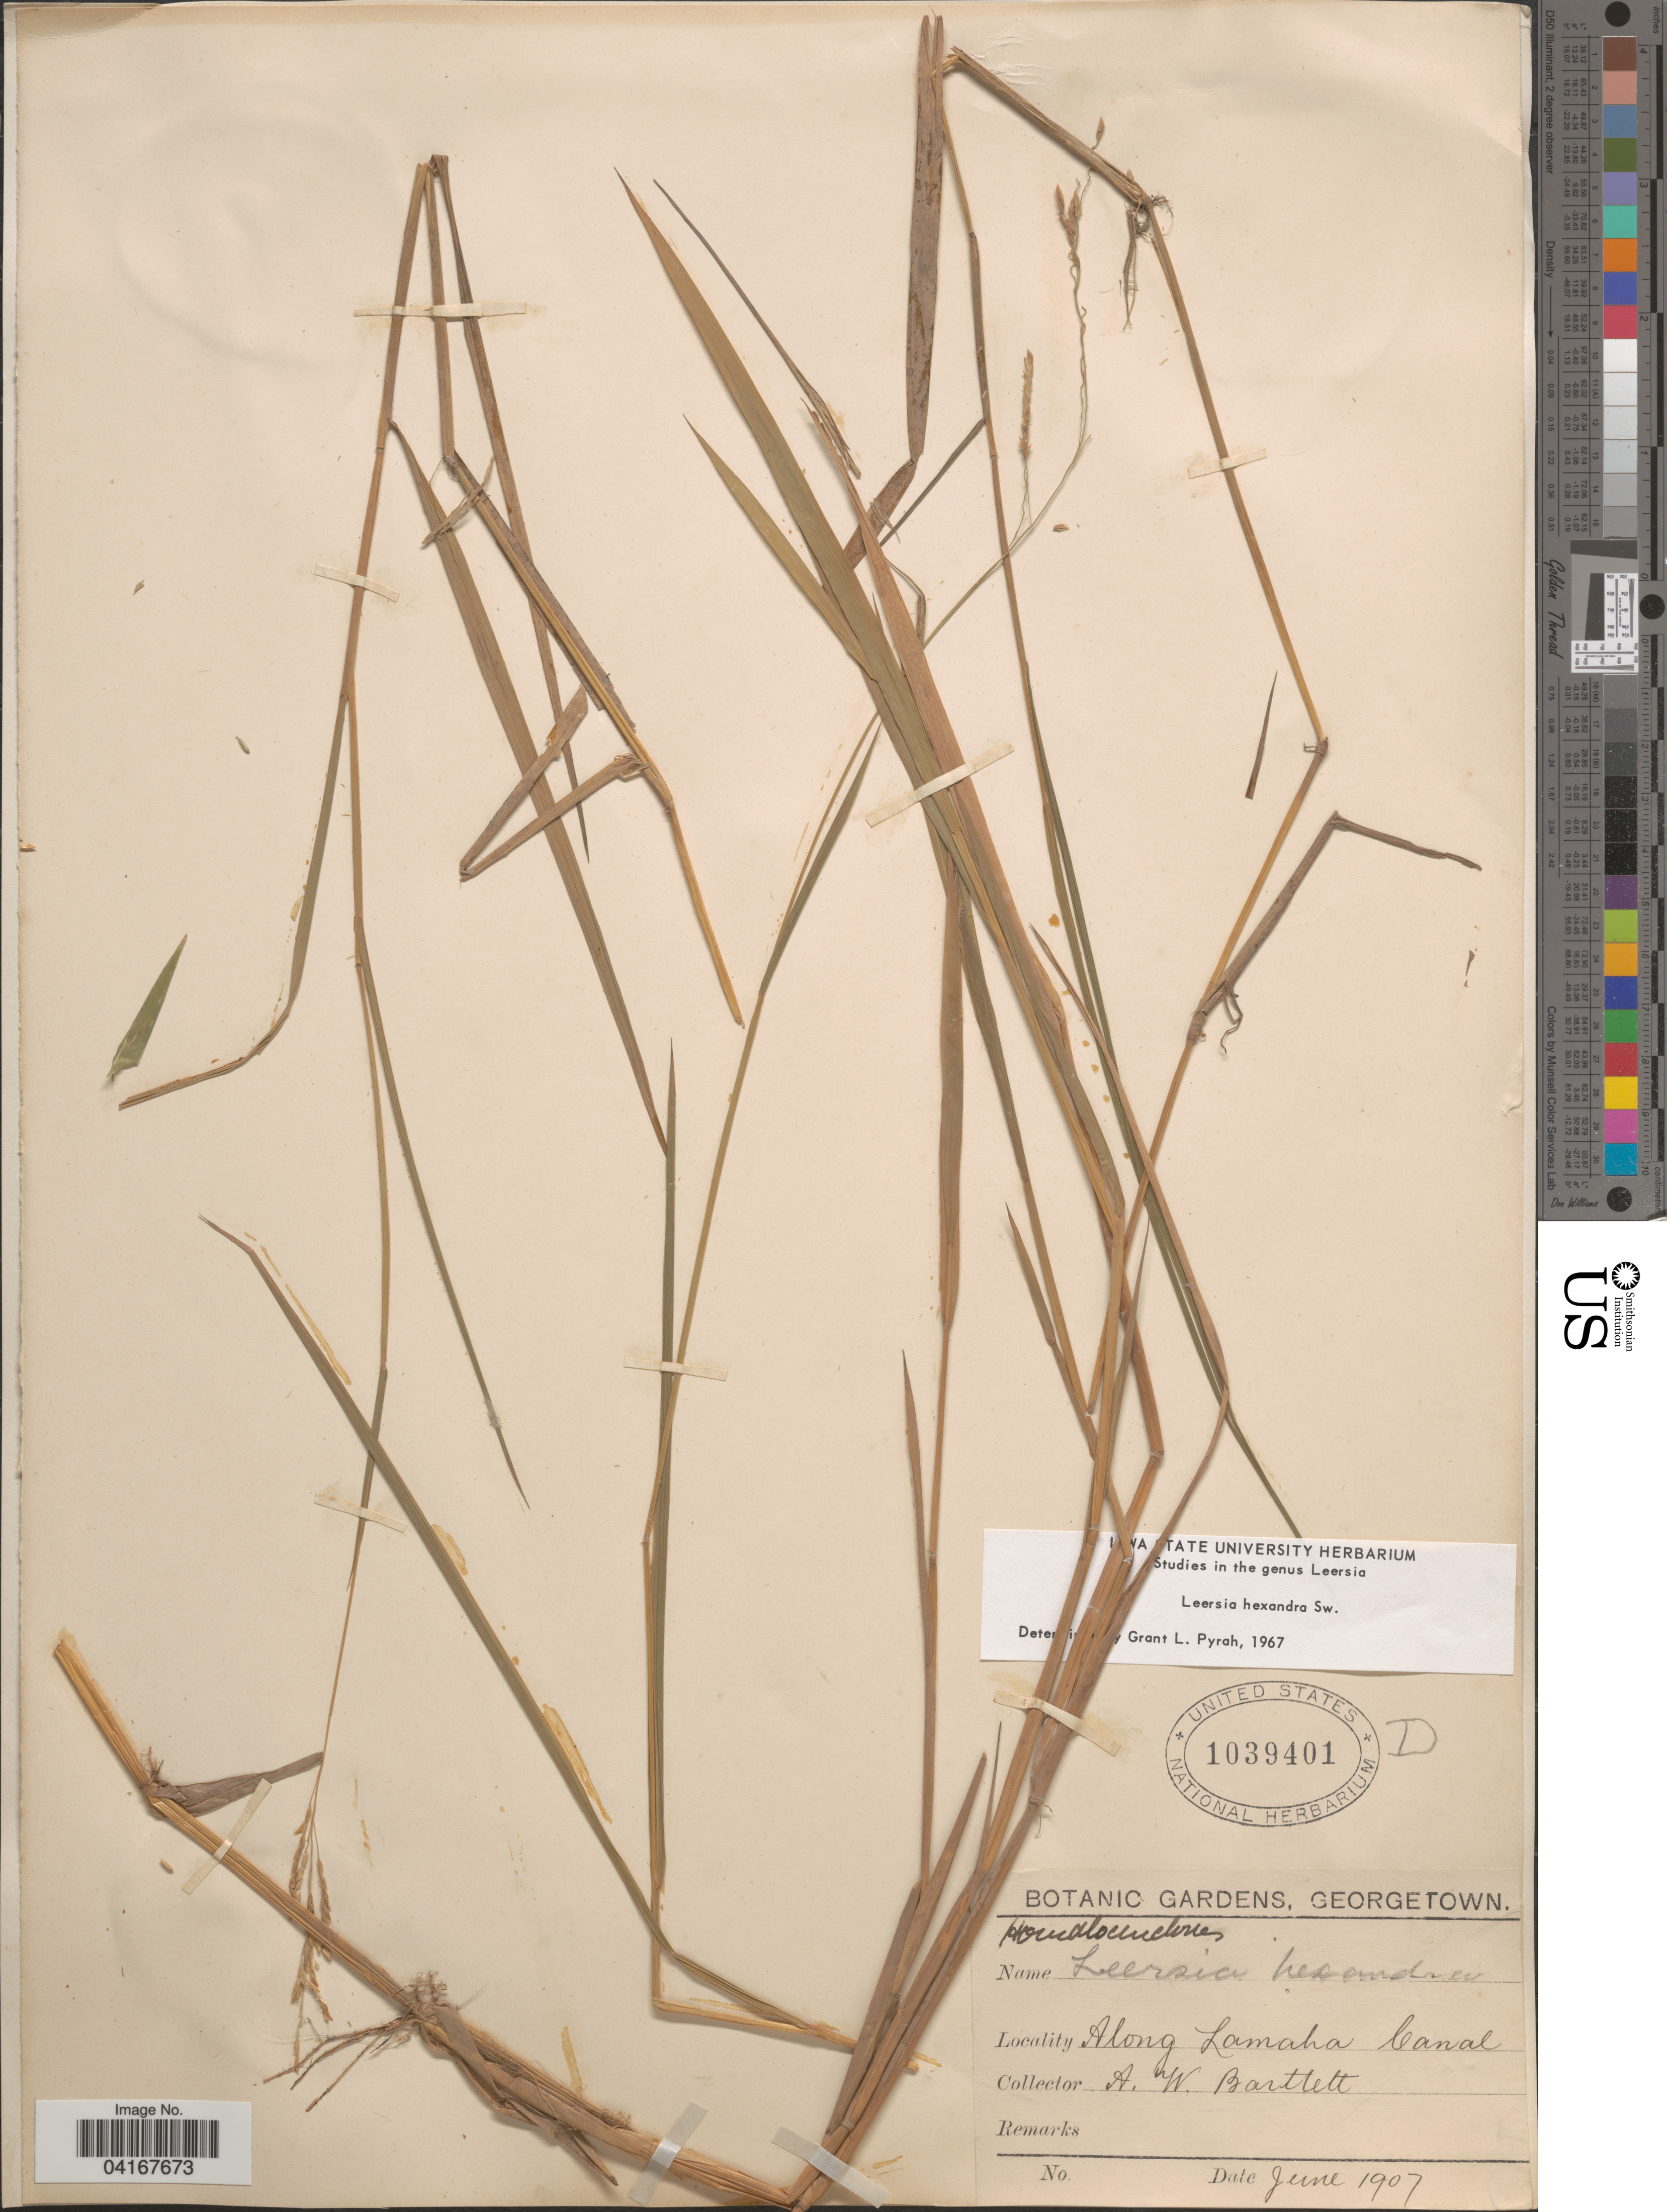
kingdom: Plantae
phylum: Tracheophyta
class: Liliopsida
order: Poales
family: Poaceae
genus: Leersia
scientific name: Leersia hexandra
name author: Sw.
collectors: A. W. Bartlett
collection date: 1907-06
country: Guyana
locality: Along Lamaha Canal.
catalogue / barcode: US 1039401